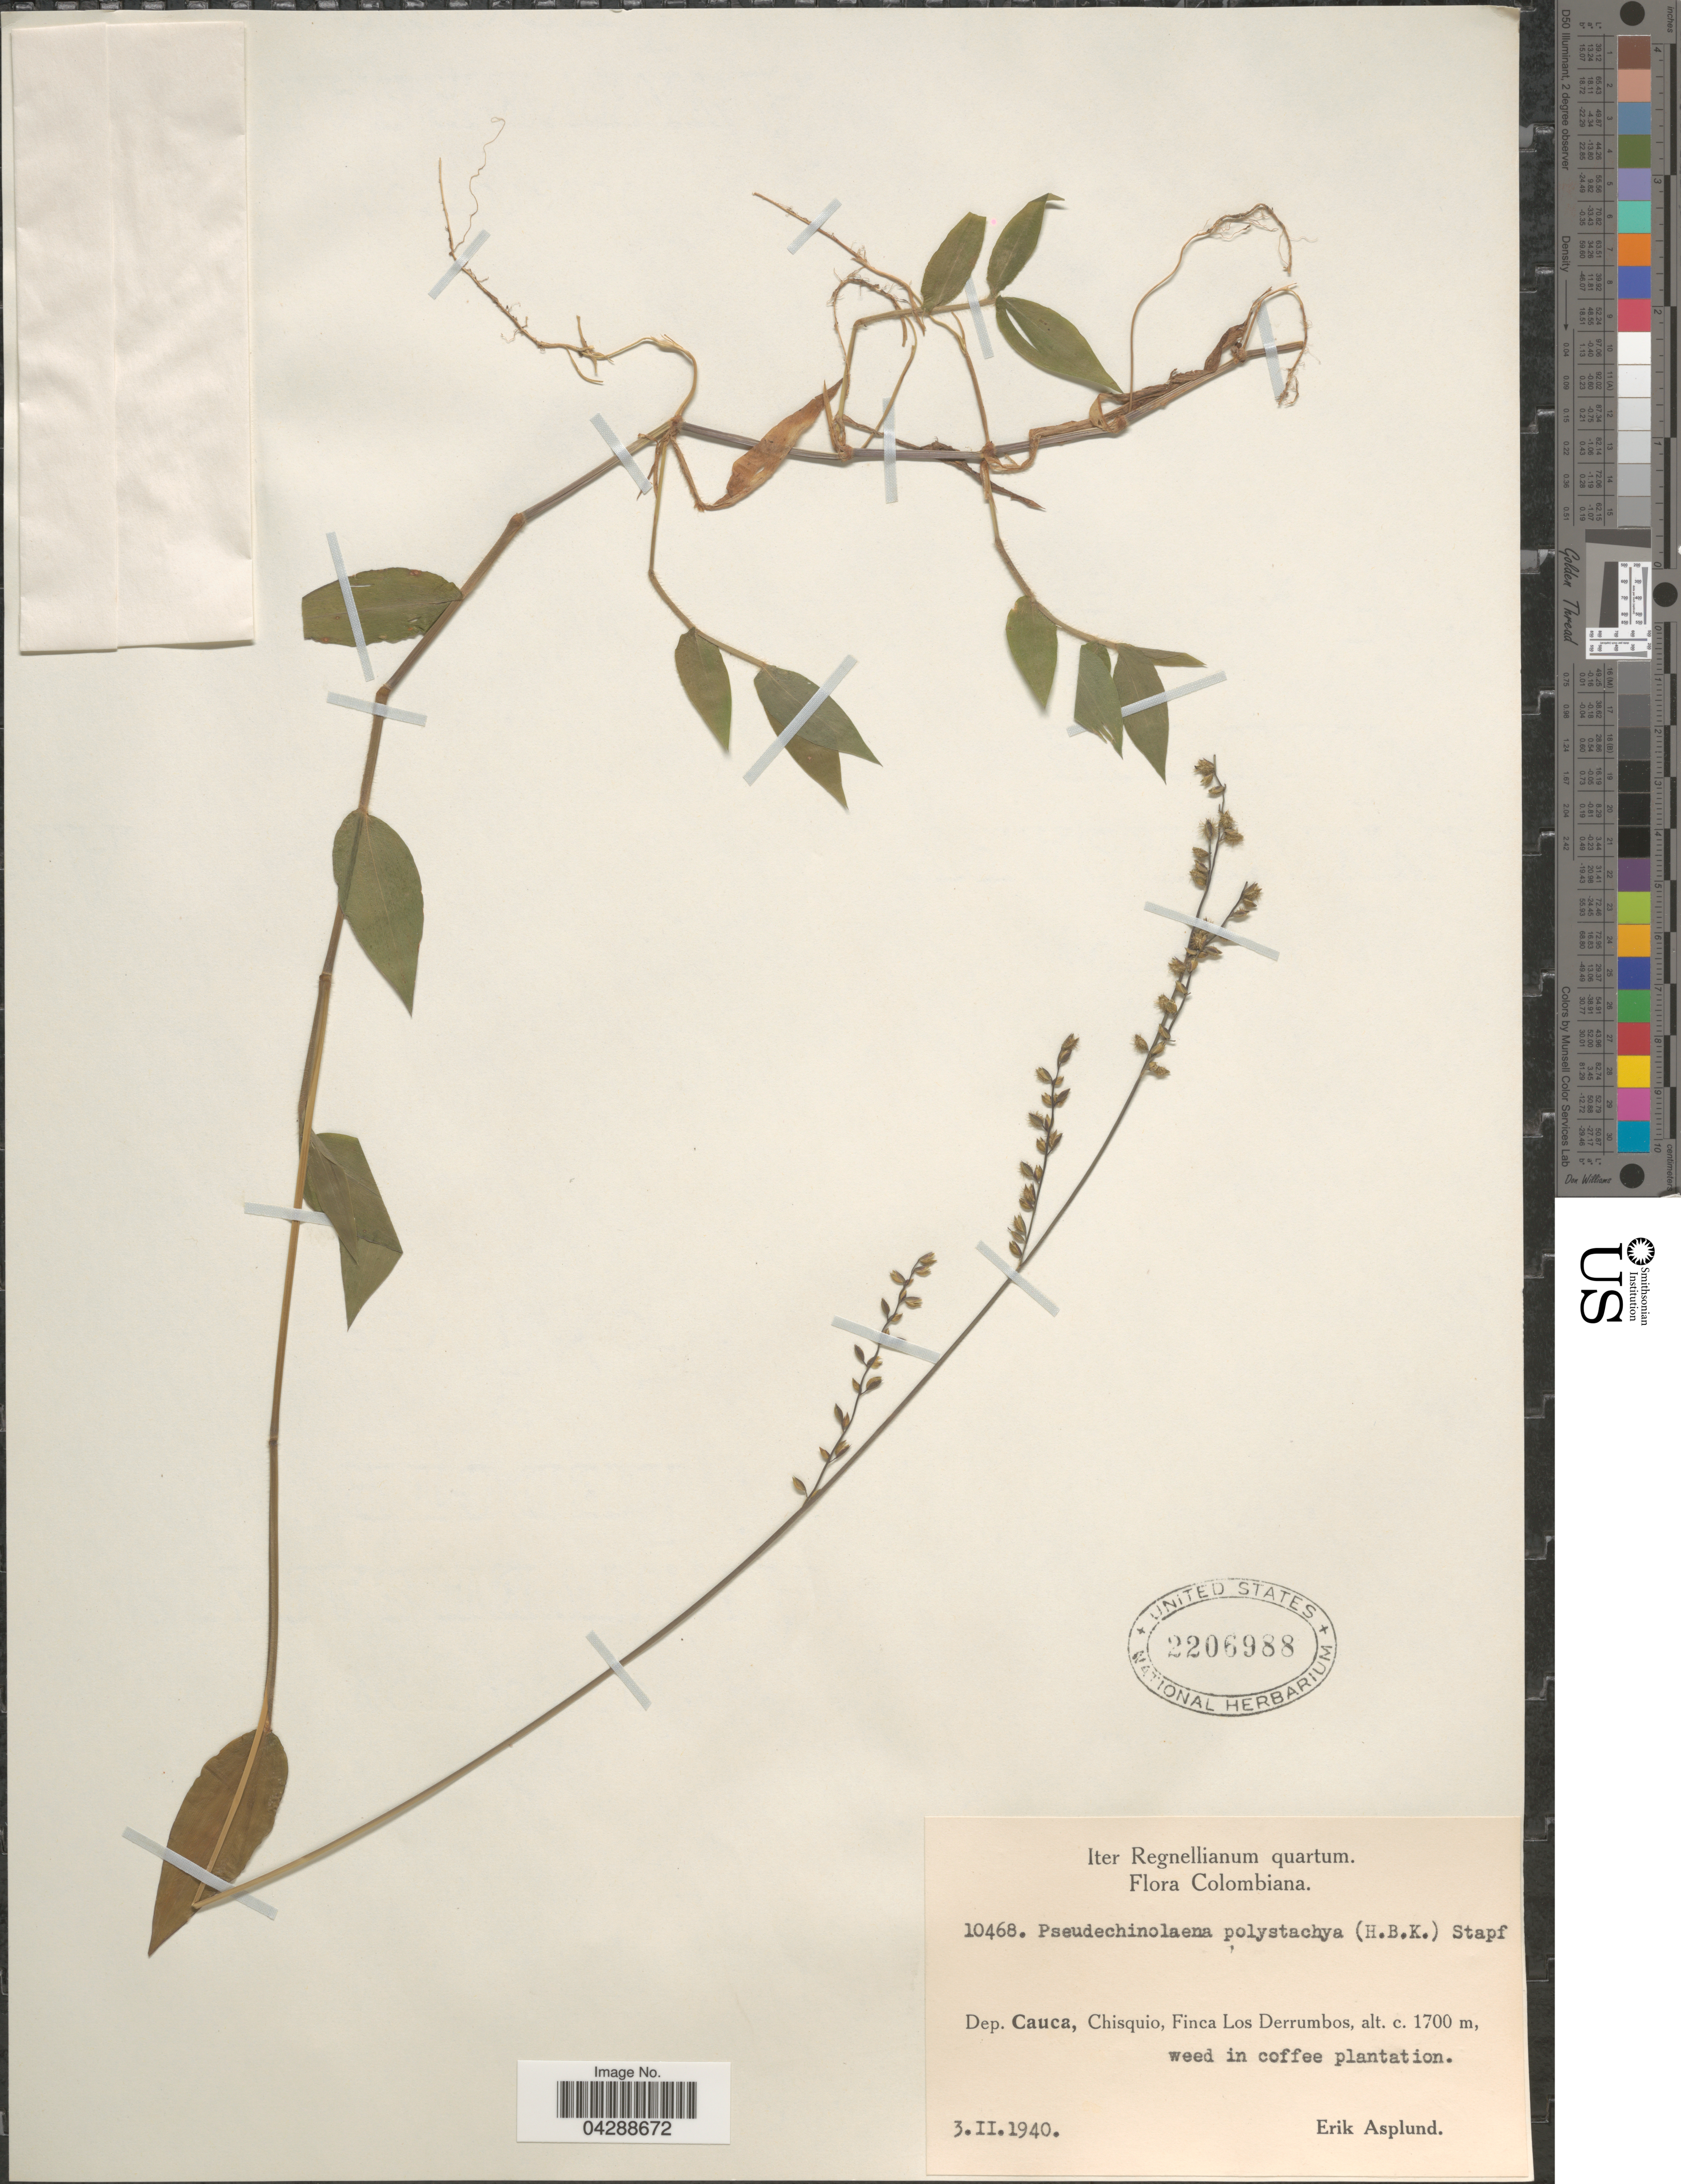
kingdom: Plantae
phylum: Tracheophyta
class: Liliopsida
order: Poales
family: Poaceae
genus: Pseudechinolaena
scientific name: Pseudechinolaena polystachya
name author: (Kunth) Stapf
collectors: E. Asplund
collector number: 10468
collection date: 1940-02-03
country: Colombia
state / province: Cauca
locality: Iter Regnellianum quartum. Dep. Cauca, Chisquio, Finca Los Derrumbos. In coffee plantation.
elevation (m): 1700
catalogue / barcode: US 2206988